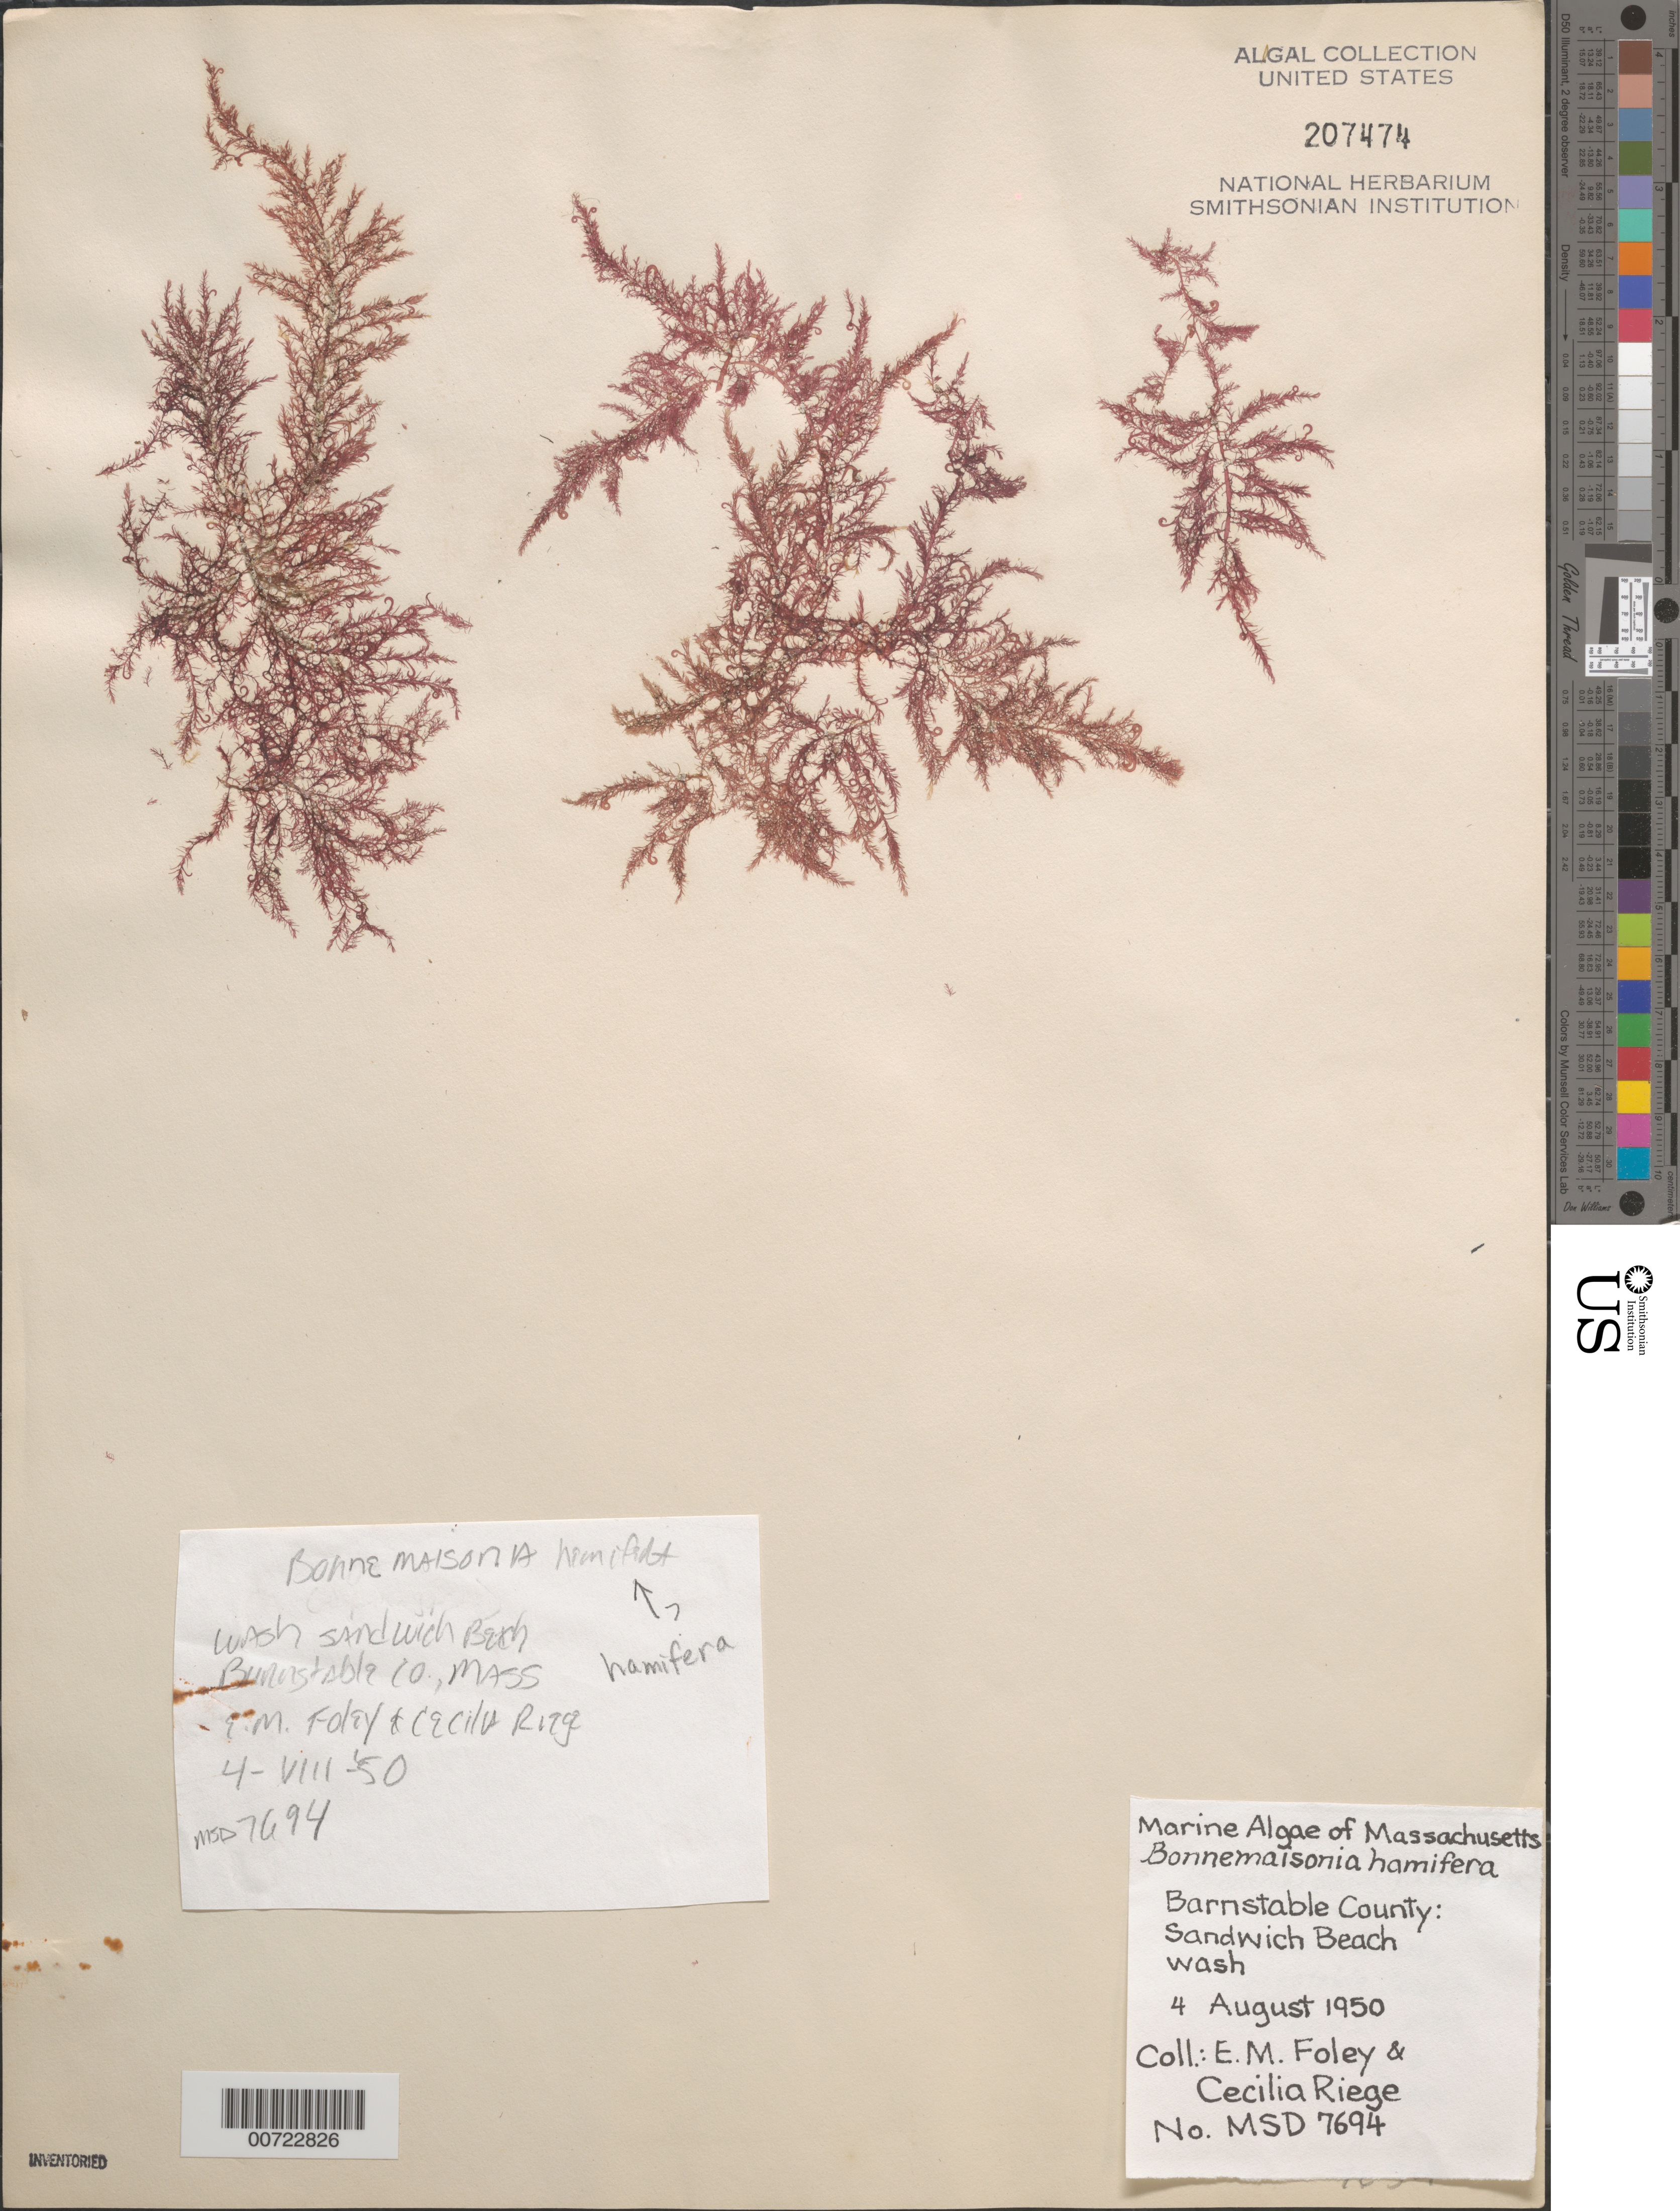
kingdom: Plantae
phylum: Rhodophyta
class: Florideophyceae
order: Bonnemaisoniales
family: Bonnemaisoniaceae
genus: Bonnemaisonia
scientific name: Bonnemaisonia hamifera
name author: P. Hariot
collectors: E. Foley & C. Riege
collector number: MSD 7694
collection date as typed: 04 Aug 1950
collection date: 1950-08-04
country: United States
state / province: Massachusetts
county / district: Barnstable County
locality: Sandwich Beach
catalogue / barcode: US 207474